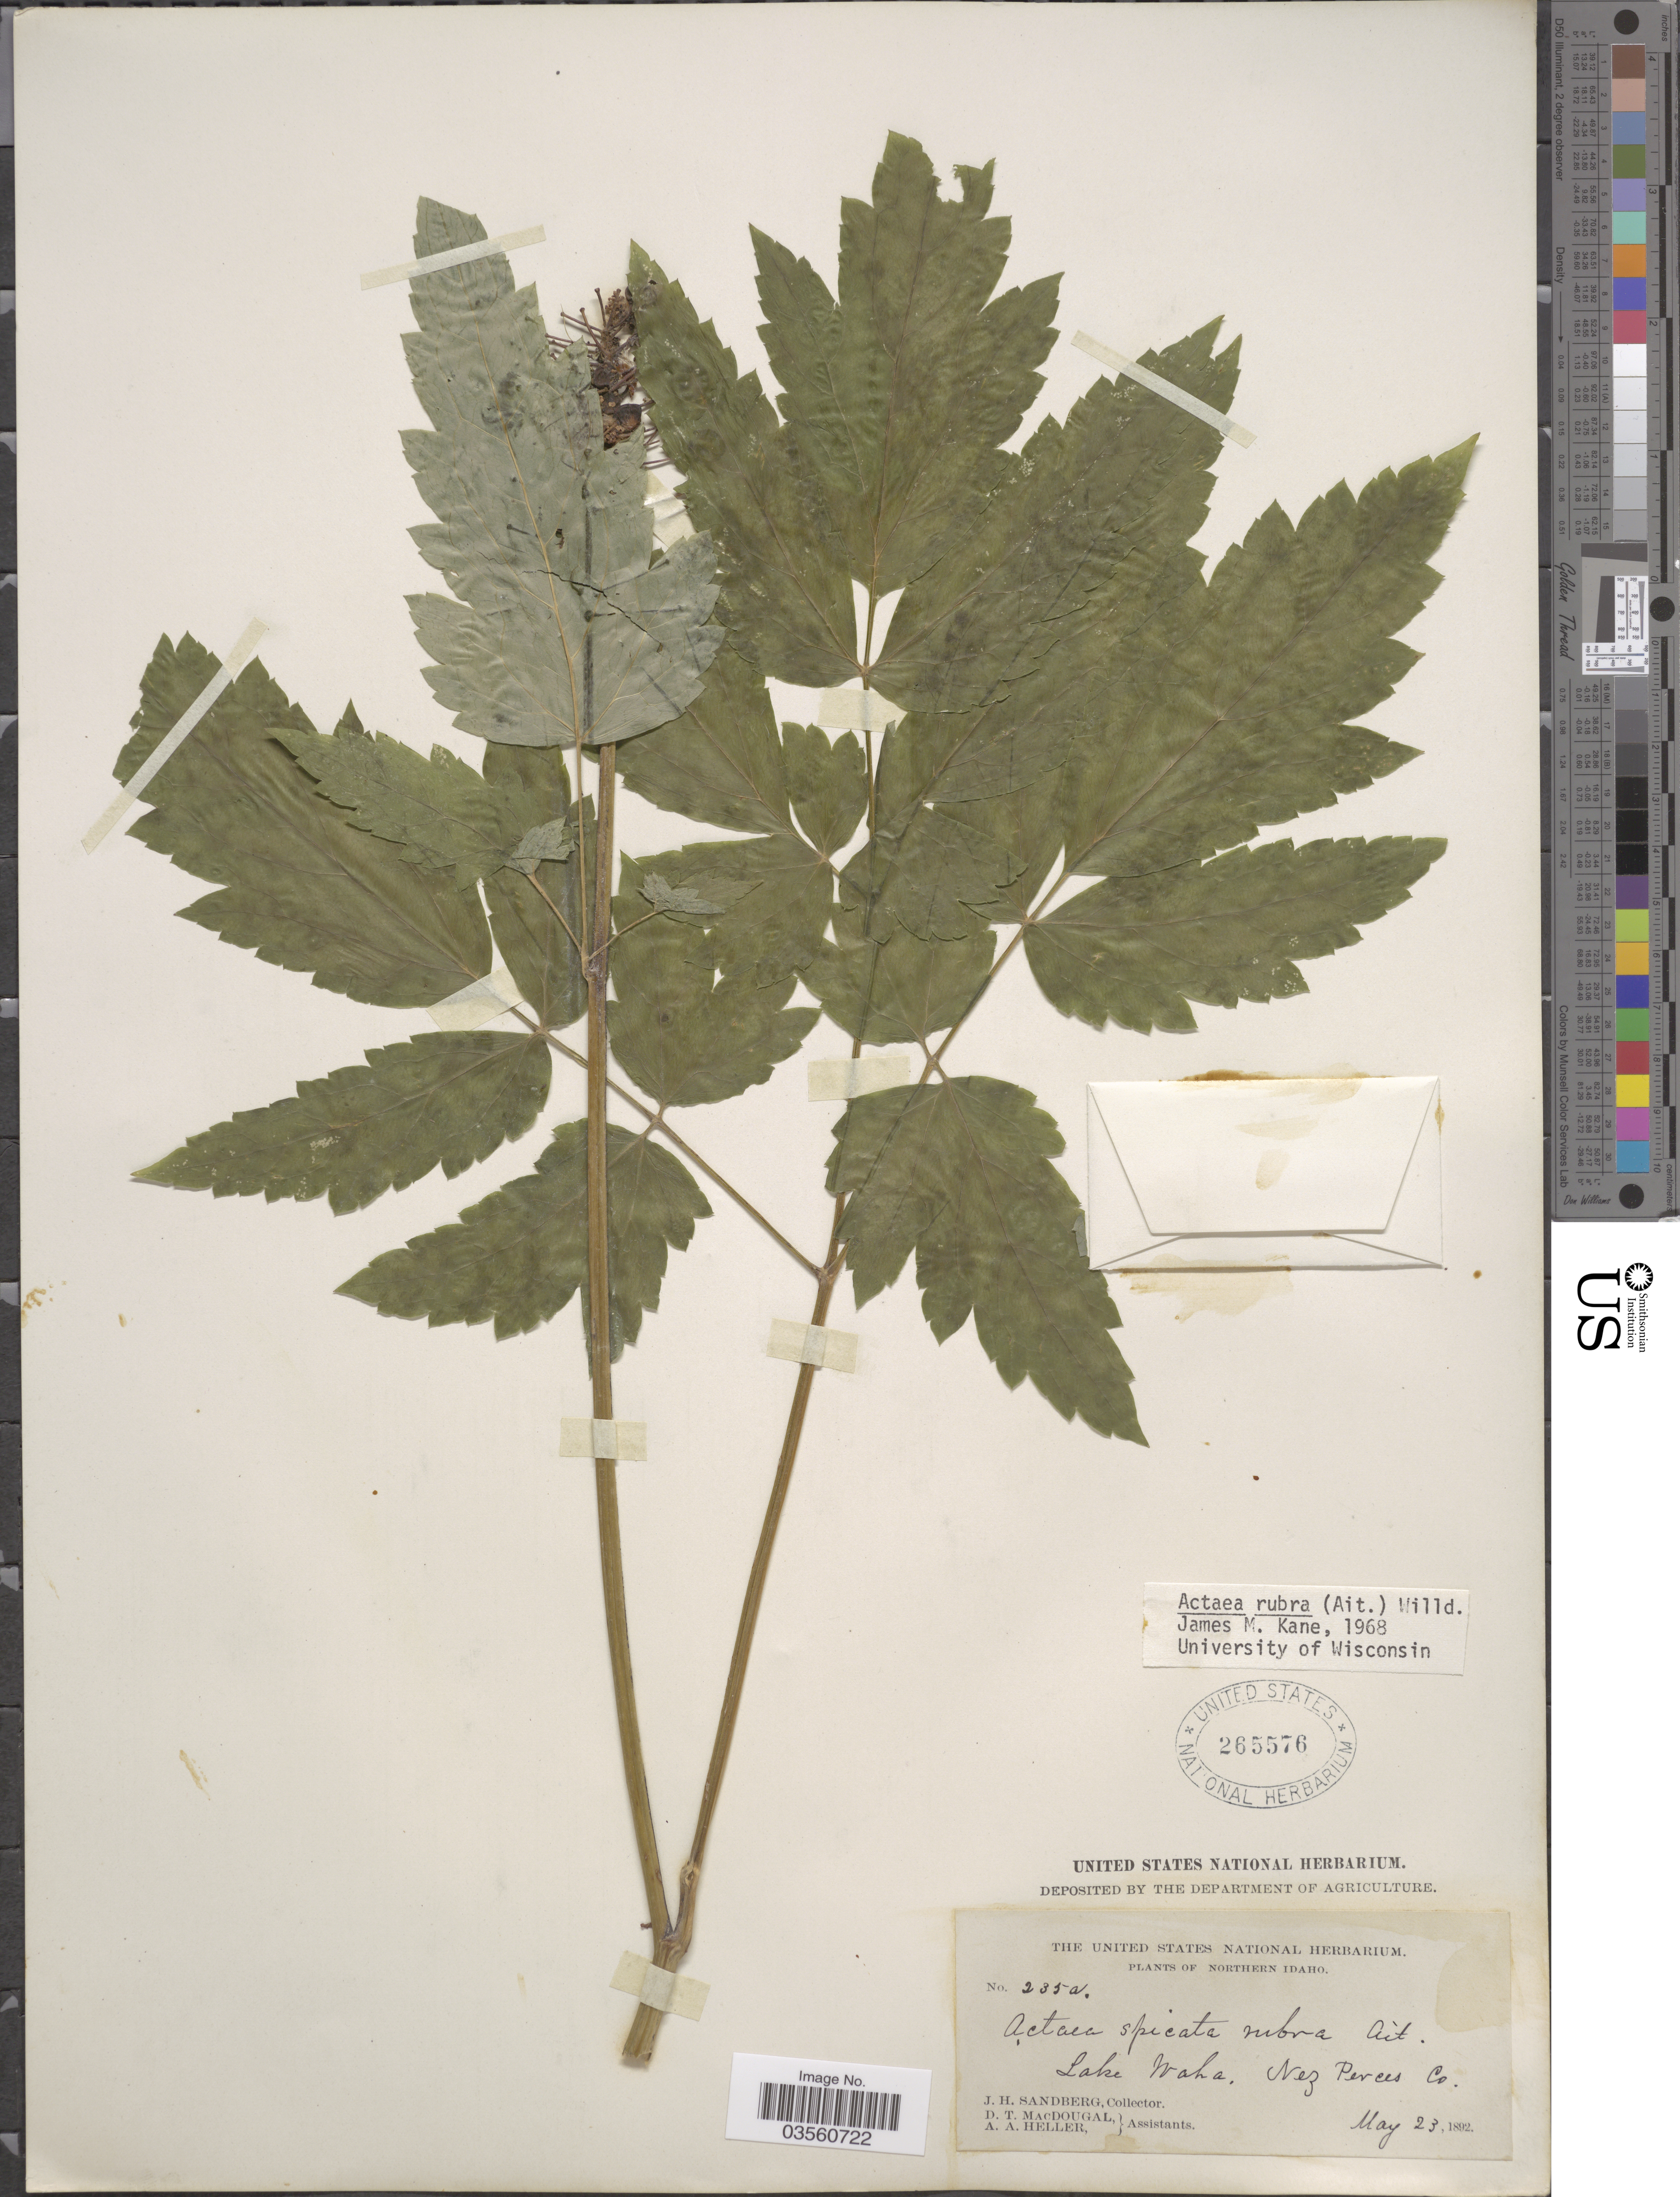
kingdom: Plantae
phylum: Tracheophyta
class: Magnoliopsida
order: Ranunculales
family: Ranunculaceae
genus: Actaea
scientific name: Actaea rubra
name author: (Aiton) Willd.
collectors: J. H. Sandberg, D. T. MacDougal & A. A. Heller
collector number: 235a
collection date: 1892-05-23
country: United States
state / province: Idaho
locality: Northern Idaho. Lake Waha, Nez Perces Co.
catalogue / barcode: US 265576